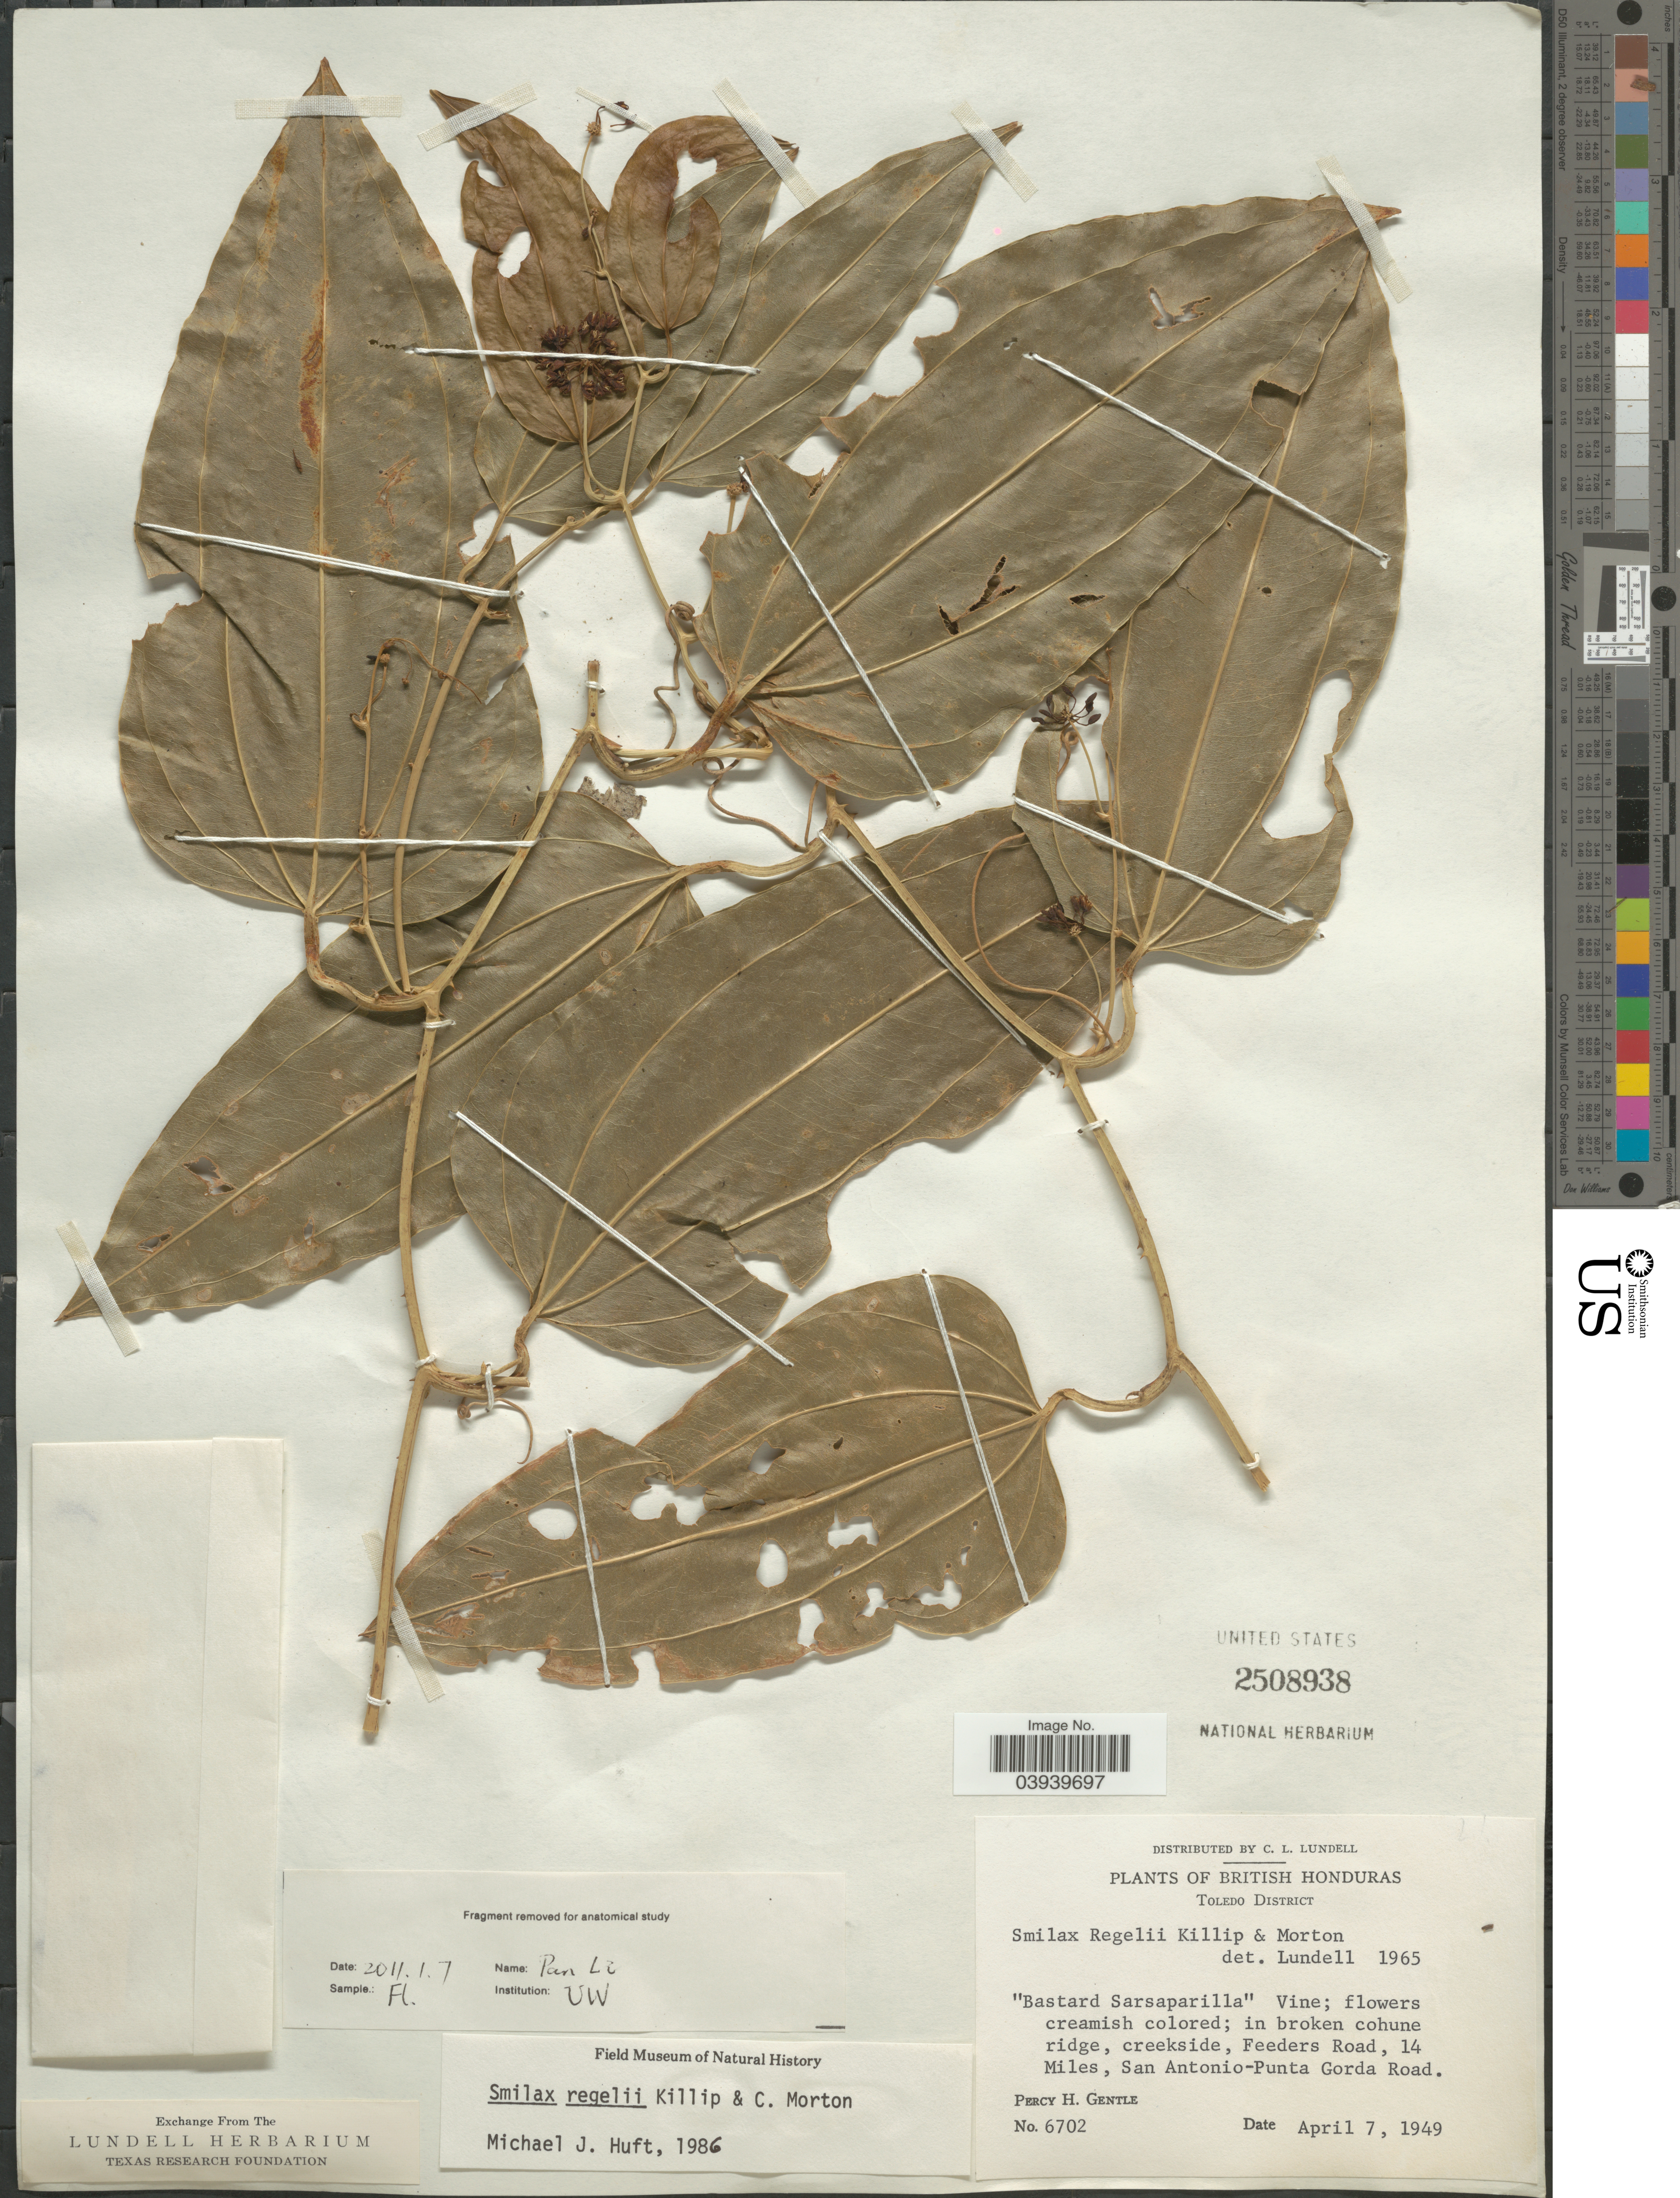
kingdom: Plantae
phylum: Tracheophyta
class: Liliopsida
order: Liliales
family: Smilacaceae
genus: Smilax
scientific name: Smilax regelii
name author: Killip & C.V. Morton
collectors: P. H. Gentle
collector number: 6702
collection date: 1949-04-07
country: Belize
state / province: Toledo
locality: British Honduras. Toledo District. Feeders Road, 14 Miles, San Antonio-Punta Gorda Road.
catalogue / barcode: US 2508938